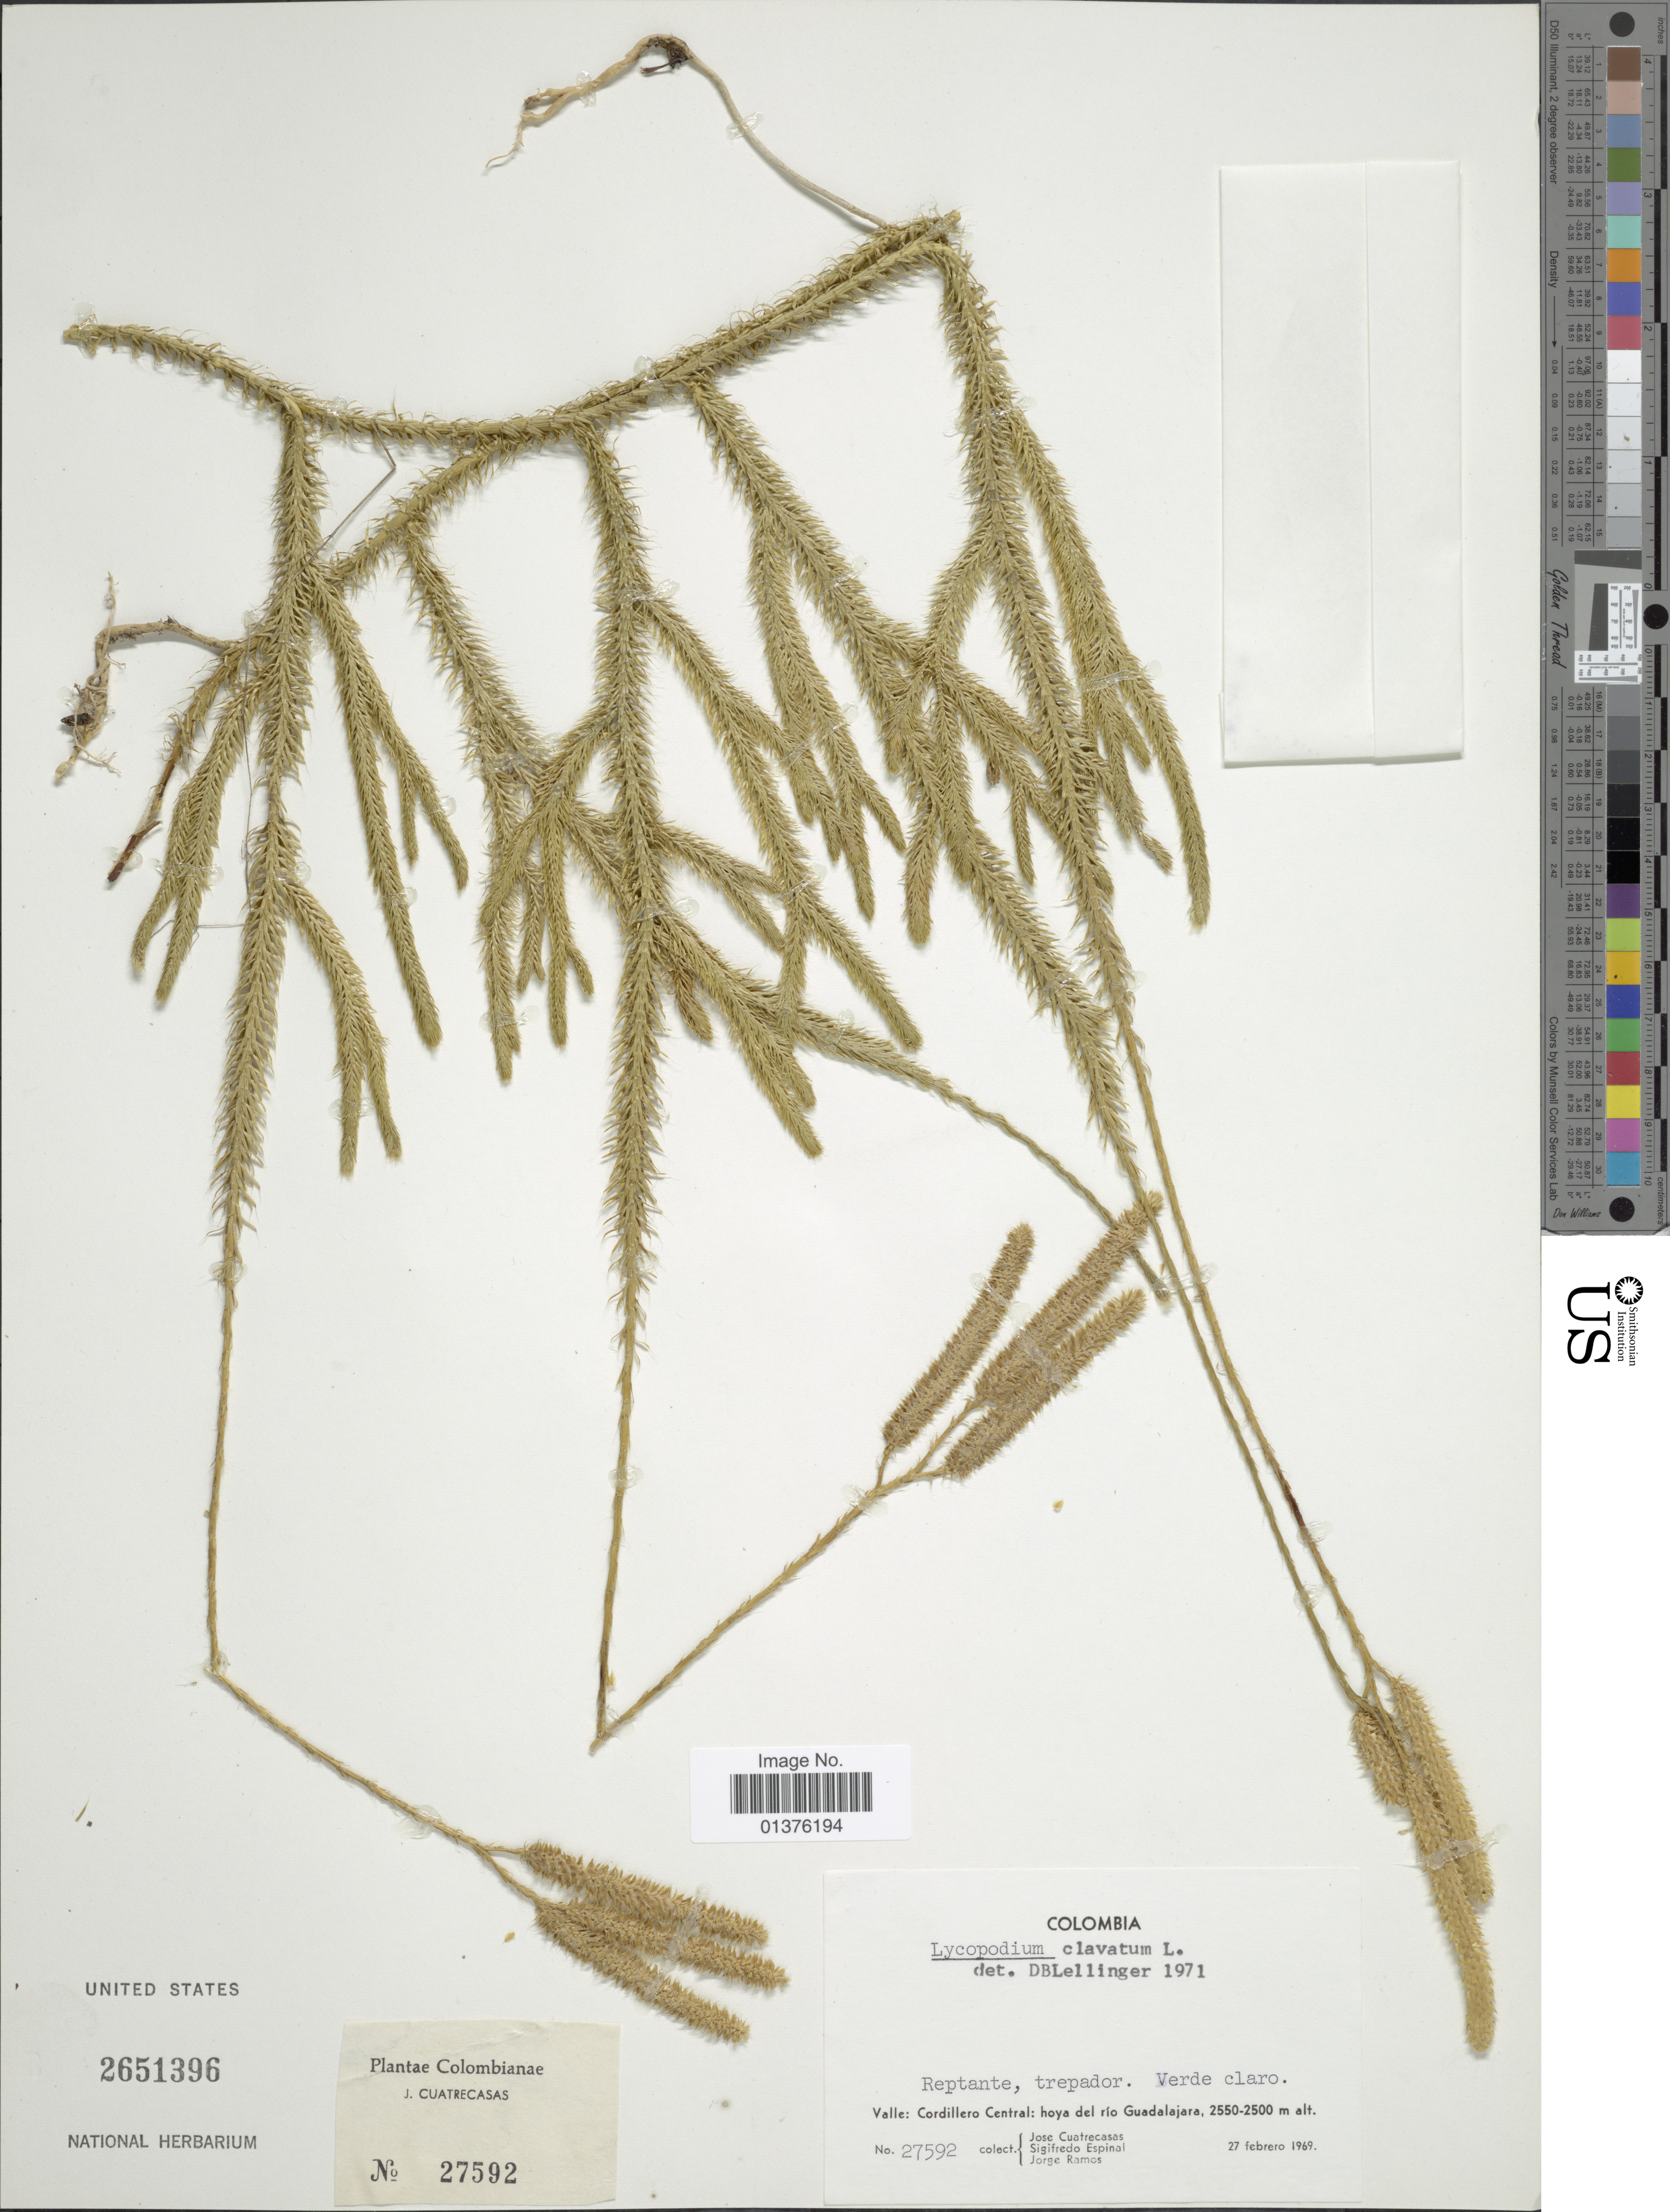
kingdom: Plantae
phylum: Tracheophyta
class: Lycopodiopsida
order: Lycopodiales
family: Lycopodiaceae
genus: Lycopodium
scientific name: Lycopodium clavatum subsp. clavatum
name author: L.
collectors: J. Cuatrecasas, S. Espinal & J. Ramos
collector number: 27592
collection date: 1969-02-27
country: Colombia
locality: Reptante, trepador, Verde claro, Valle: Cordillero Central: Hoya del rio Guadalajara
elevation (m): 2500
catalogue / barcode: US 2651396